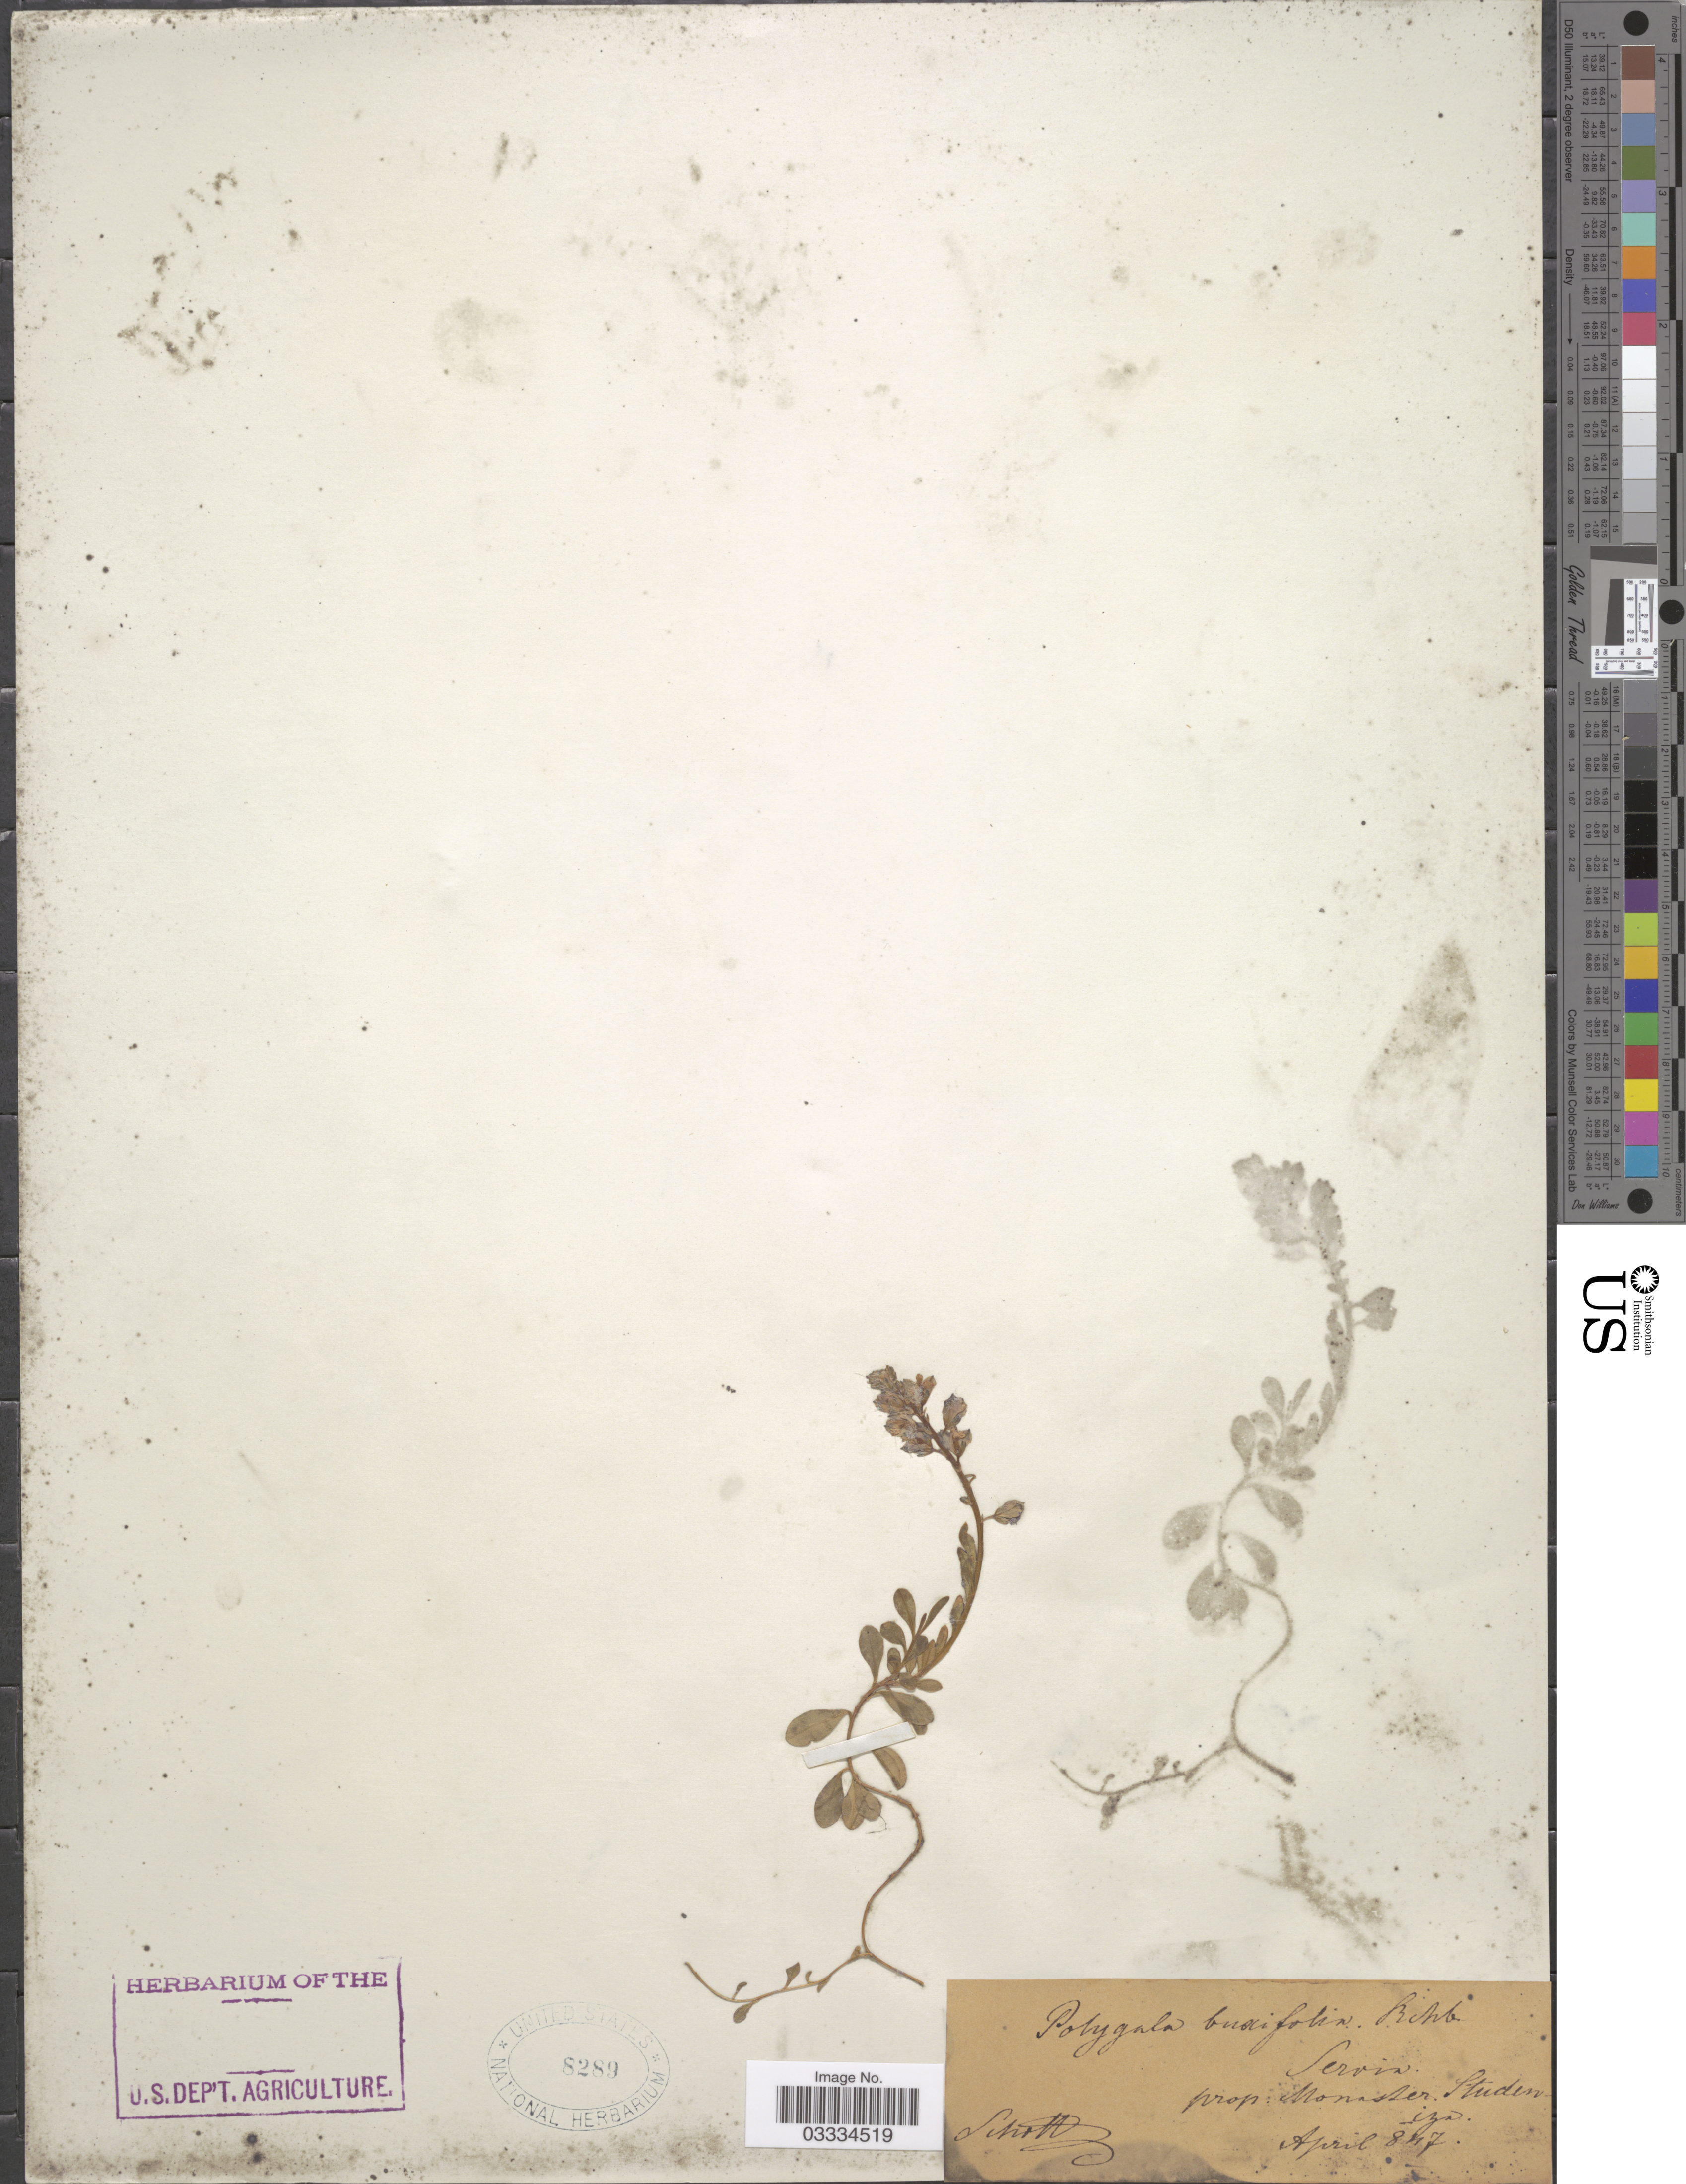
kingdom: Plantae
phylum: Tracheophyta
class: Magnoliopsida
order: Fabales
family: Polygalaceae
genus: Polygala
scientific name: Polygala buxifolia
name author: Kunth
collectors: Schuette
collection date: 1817-04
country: Serbia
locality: Prop: Monaster. Studeniza.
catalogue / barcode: US 8289